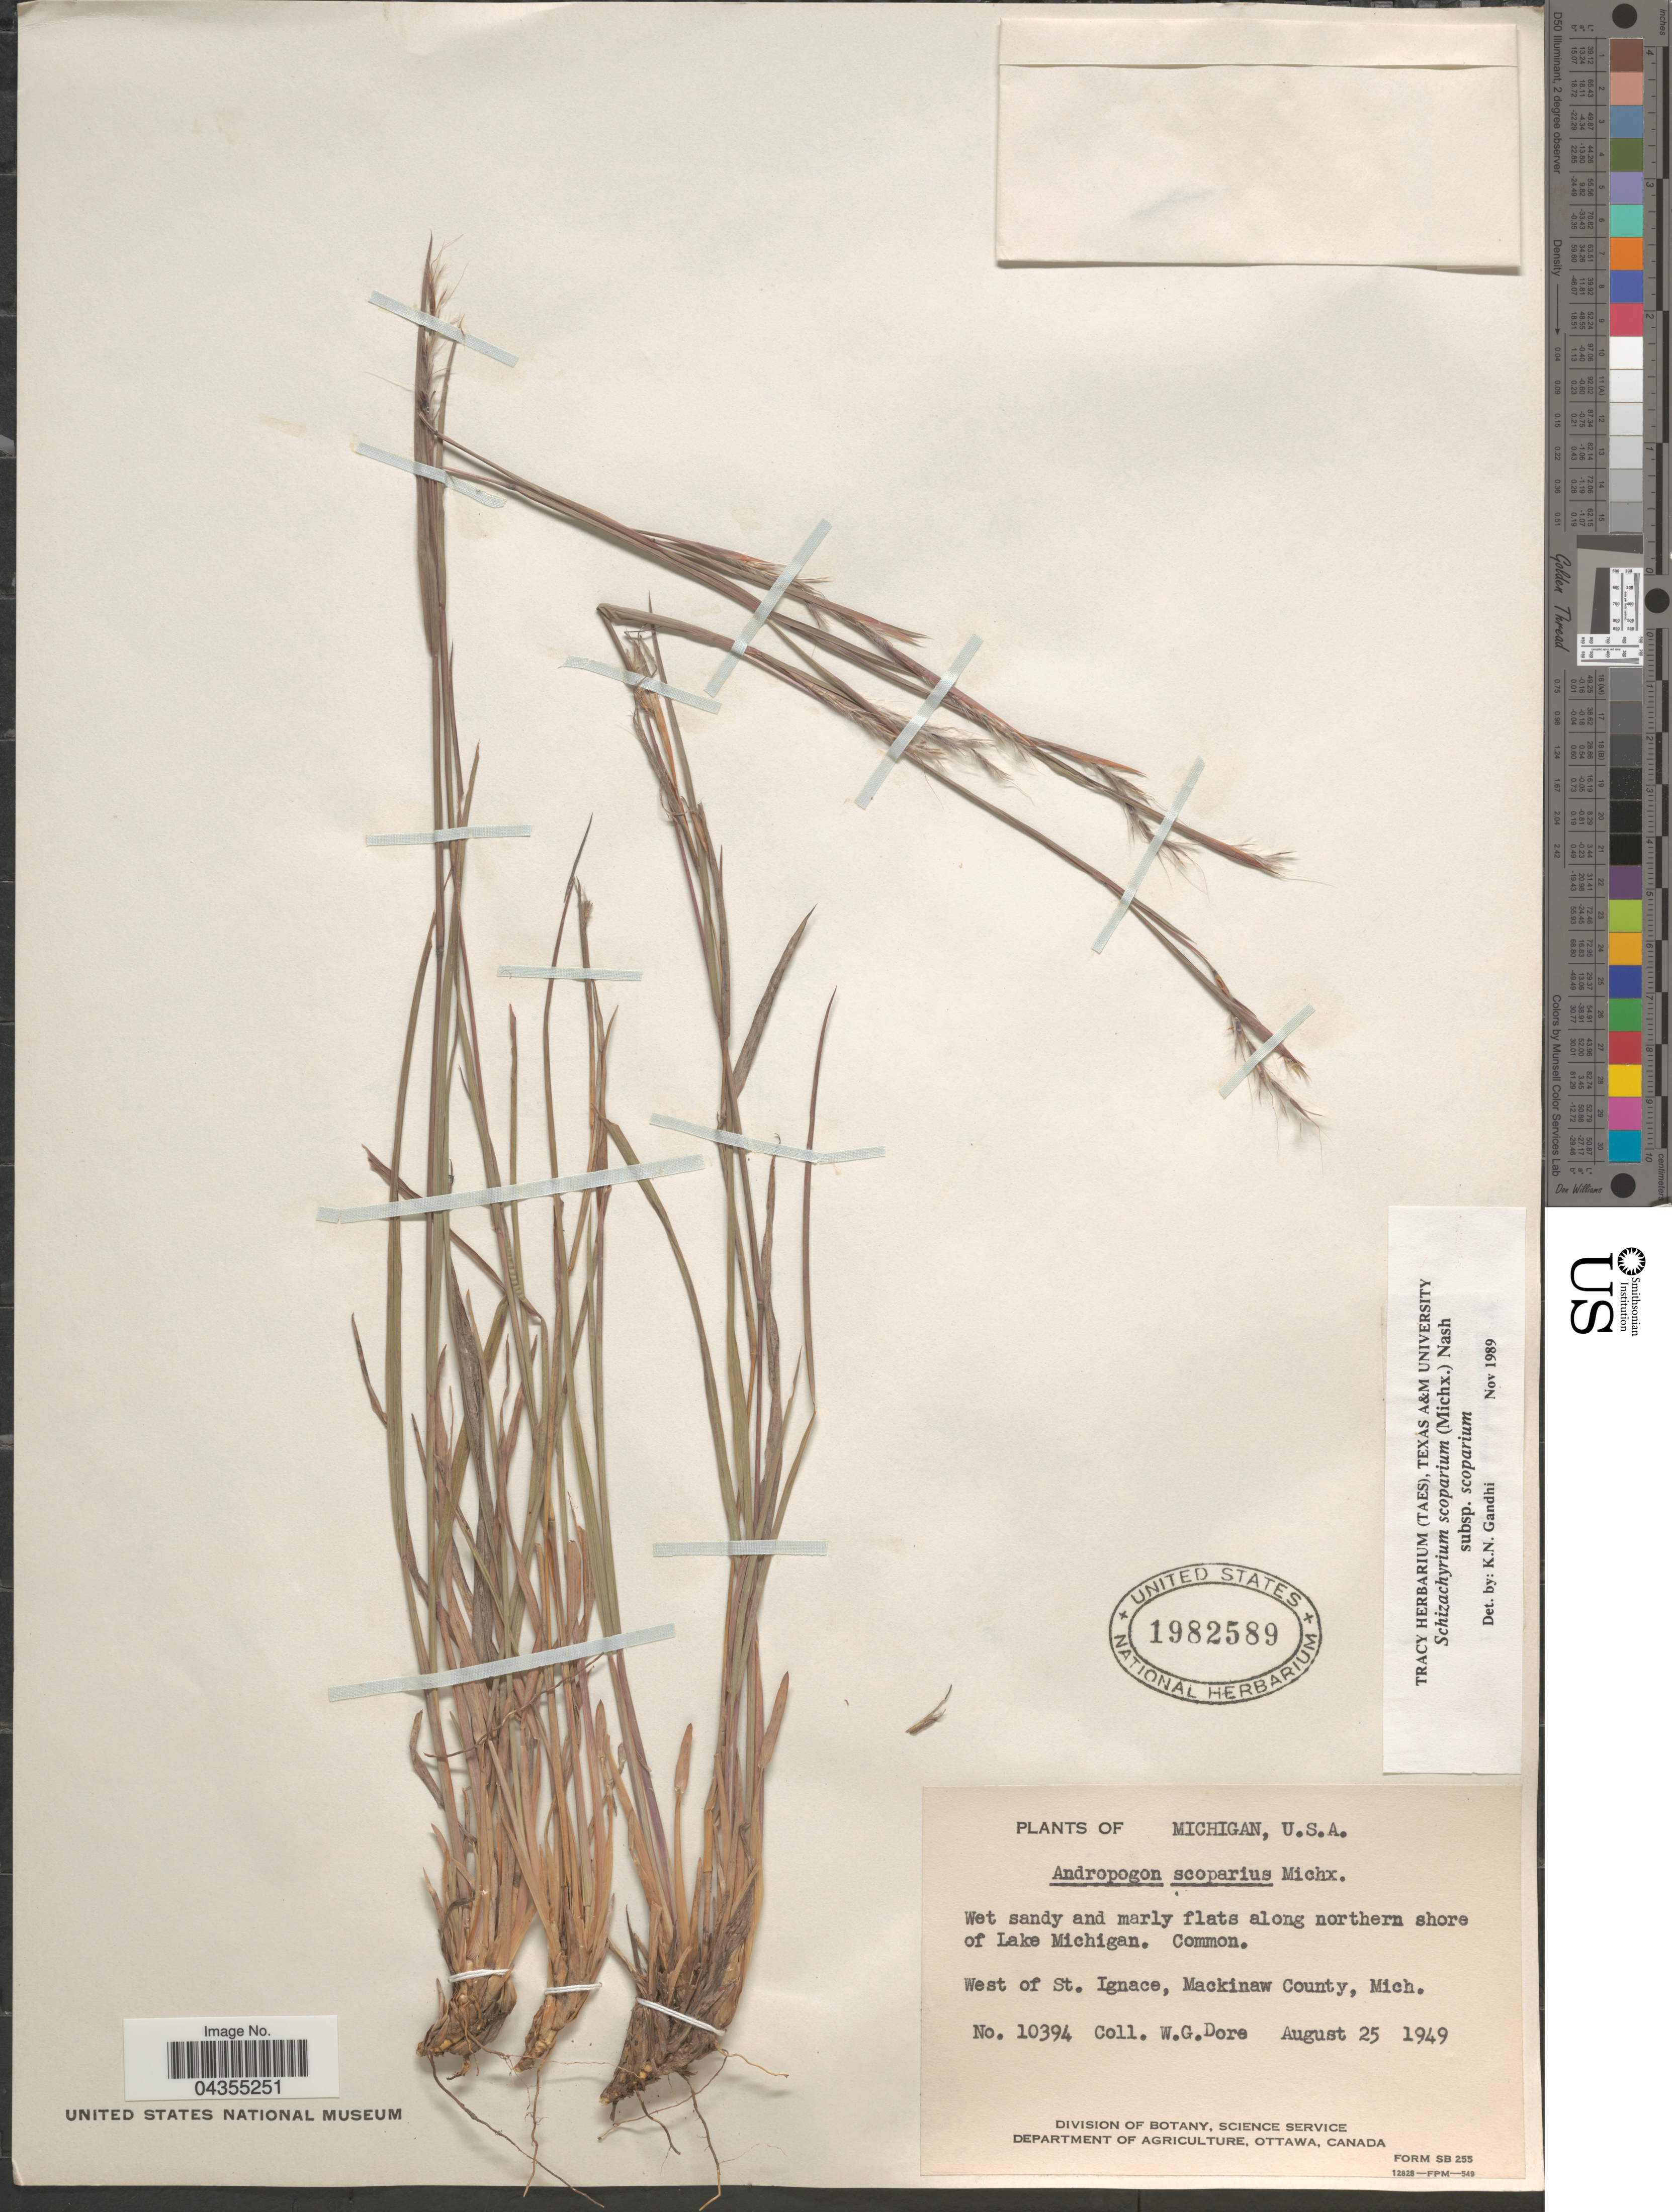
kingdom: Plantae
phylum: Tracheophyta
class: Liliopsida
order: Poales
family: Poaceae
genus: Schizachyrium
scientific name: Schizachyrium scoparium var. scoparium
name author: (Michx.) Nash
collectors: W. Dore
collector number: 10394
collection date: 1949-08-25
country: United States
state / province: Michigan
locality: Wet sandy and marly flats along northern shore of Lake Michigan. West of St. Ignace, Mackinaw County.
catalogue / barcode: US 1982589